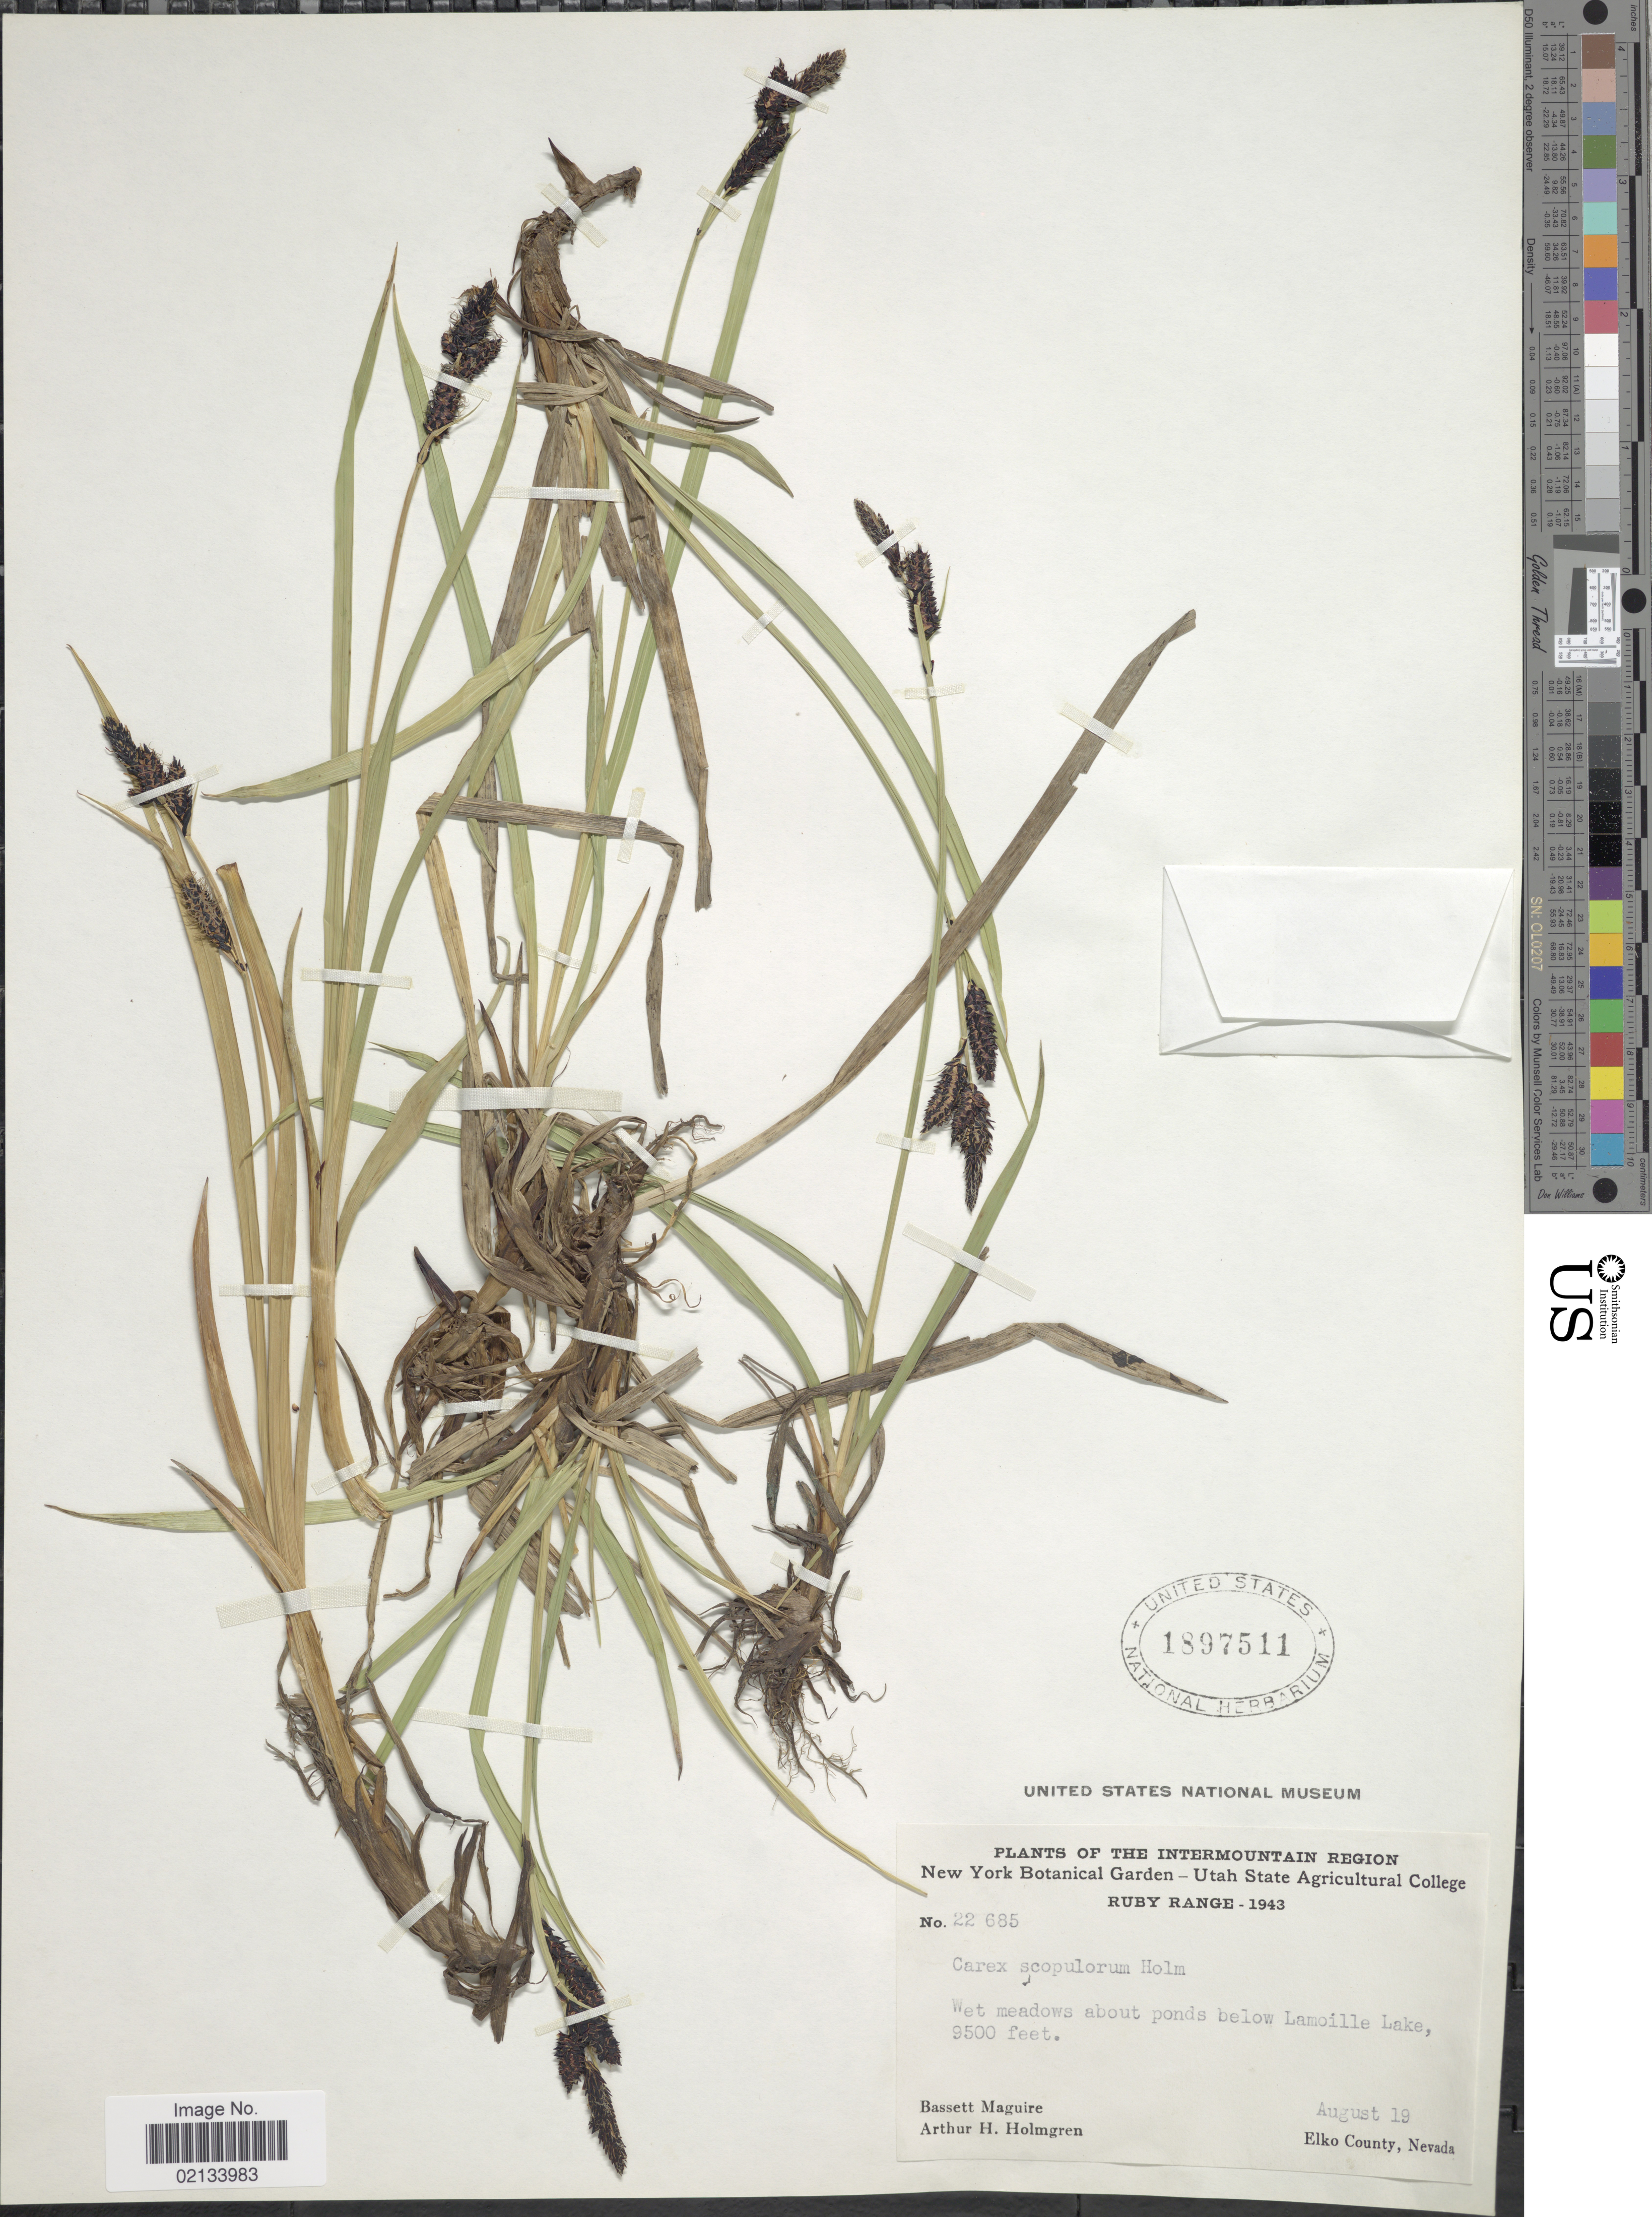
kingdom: Plantae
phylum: Tracheophyta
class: Liliopsida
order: Poales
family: Cyperaceae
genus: Carex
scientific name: Carex scopulorum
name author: Holm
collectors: B. Maguire & A. H. Holmgren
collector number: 22685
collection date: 1943-08-19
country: United States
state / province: California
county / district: Nevada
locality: The Intermountain Region, Ruby Range [unsure placement], wet meadows about ponds below Lamoille Lake, Elko County, Nevada [unsure placement].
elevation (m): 2896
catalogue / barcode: US 1897511